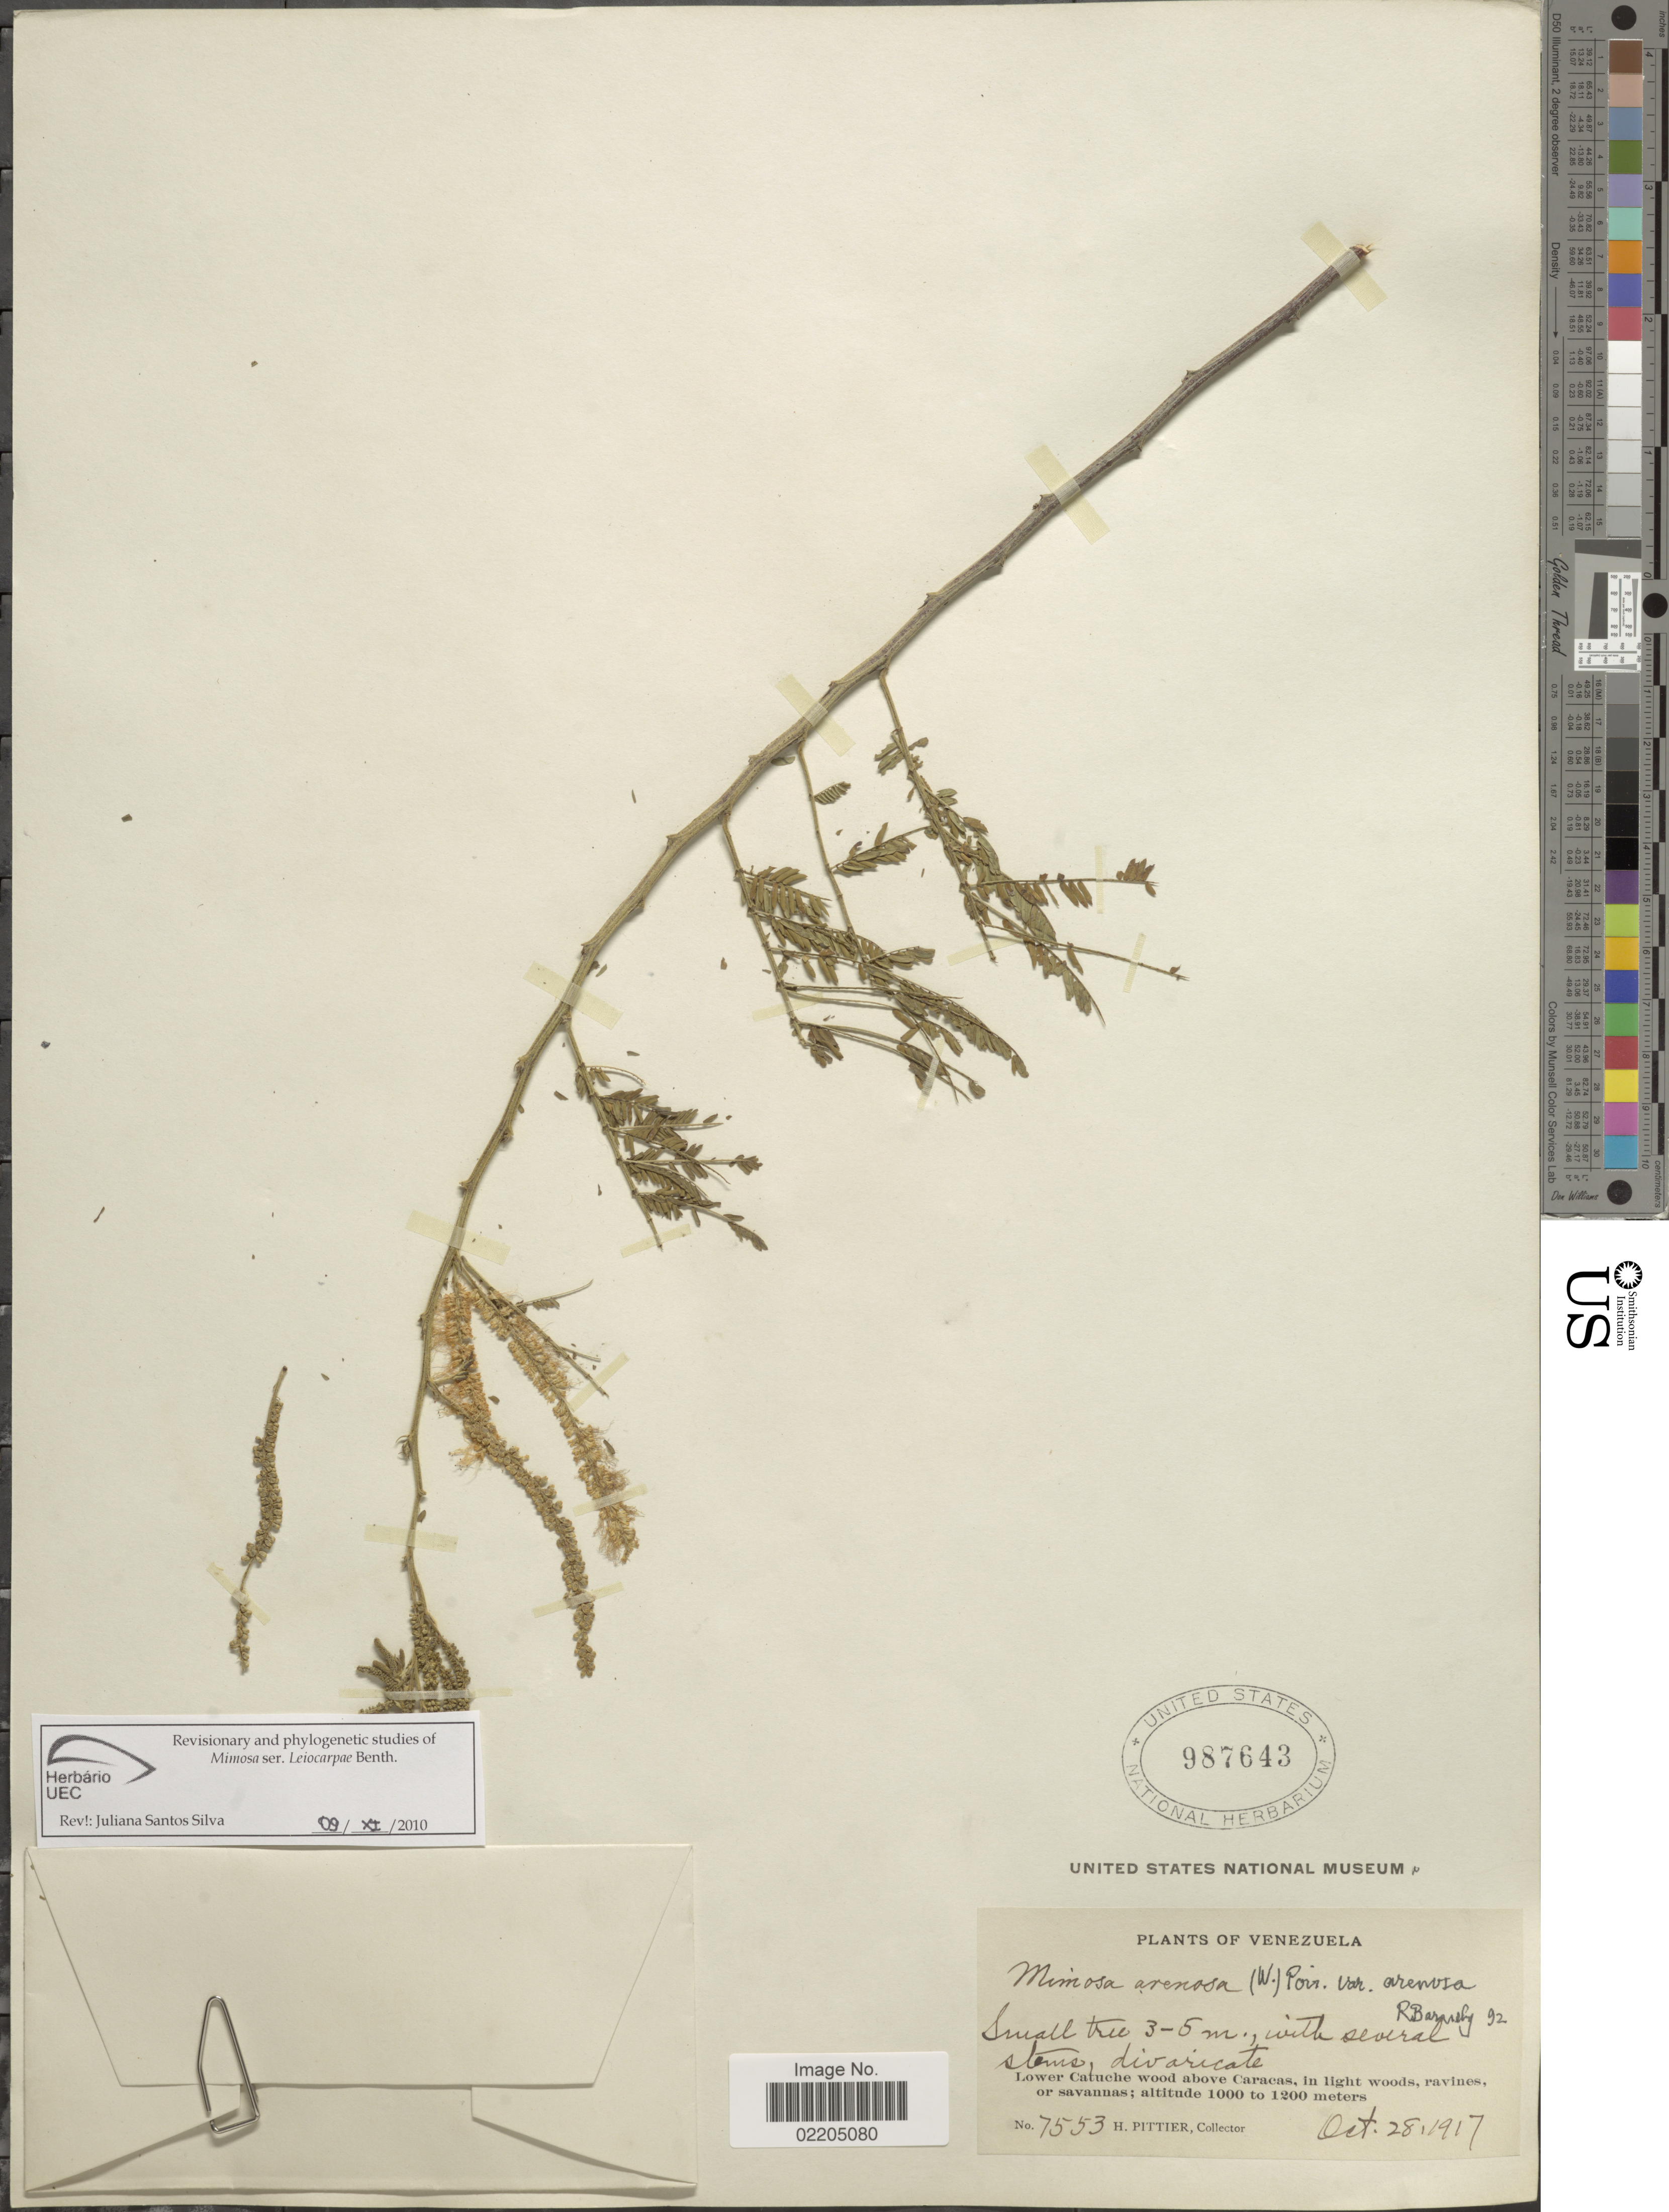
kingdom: Plantae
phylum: Tracheophyta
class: Magnoliopsida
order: Fabales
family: Fabaceae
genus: Mimosa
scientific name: Mimosa arenosa var. arenosa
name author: (Willd.) Poir.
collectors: H. F. Pittier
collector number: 7553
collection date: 1917-10-28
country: Venezuela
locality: Lower Catuche wood above Caracas, in light woods, ravines, or savannas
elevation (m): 1000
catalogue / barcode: US 987643